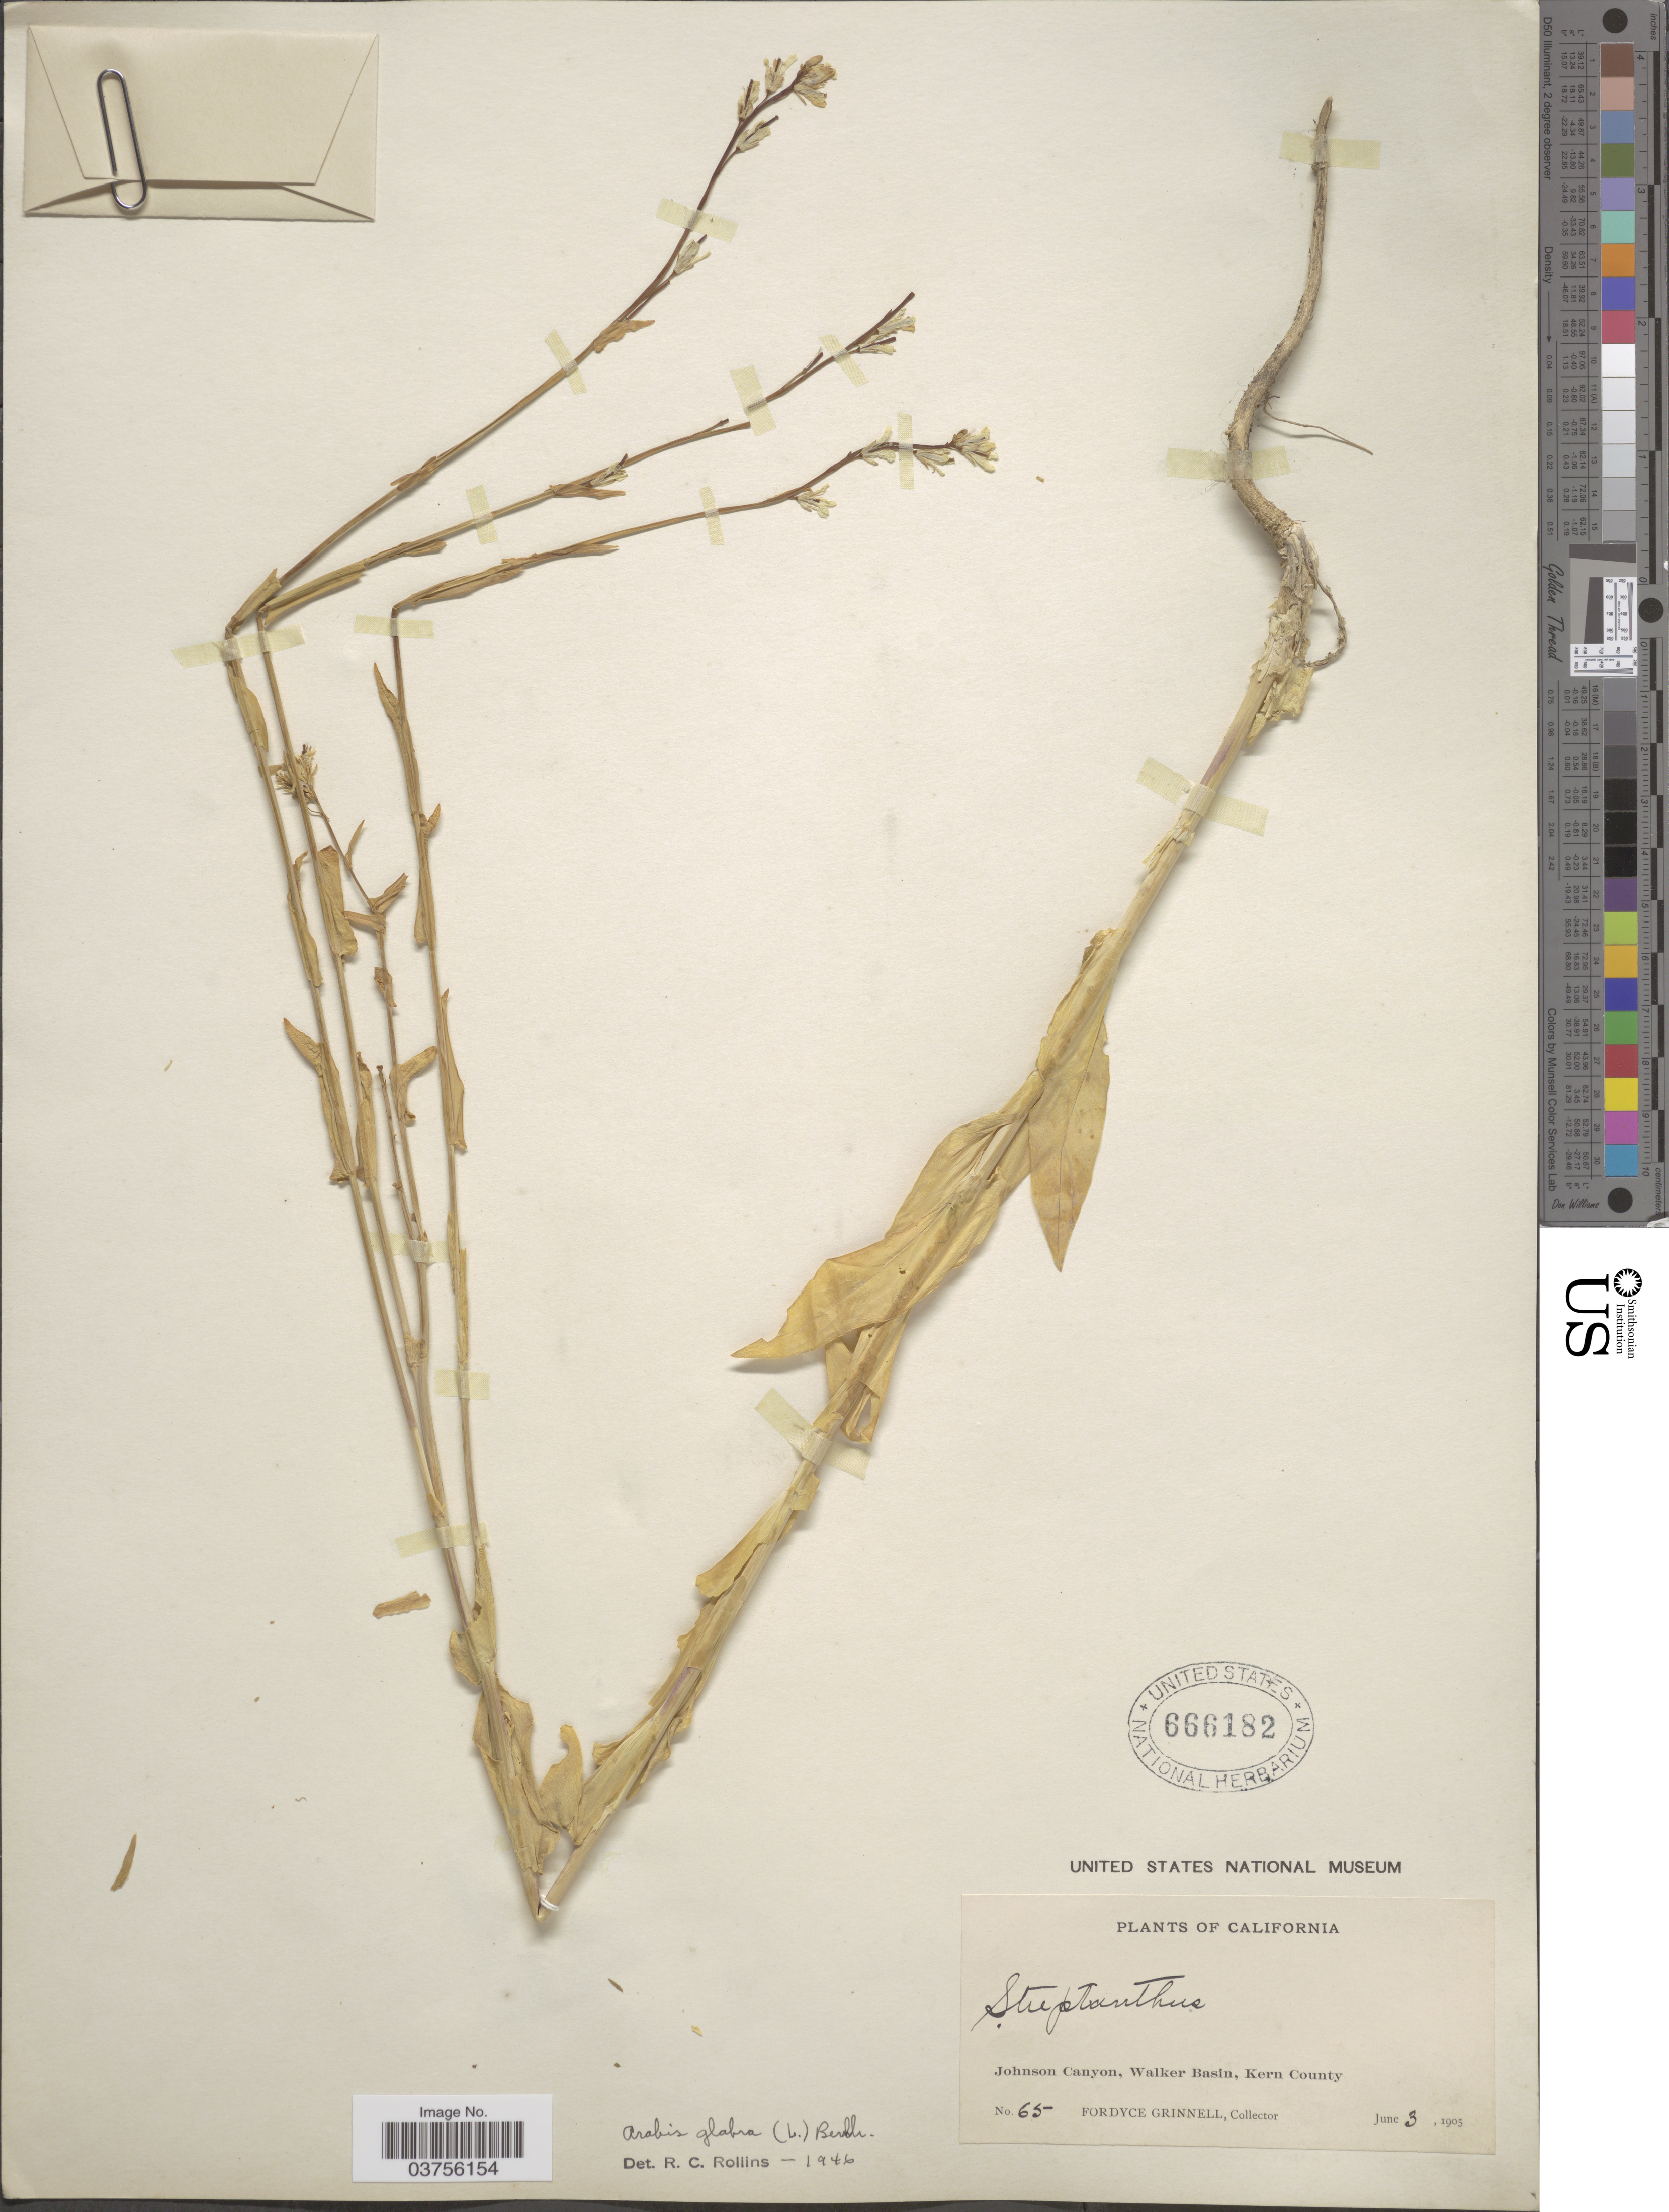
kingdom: Plantae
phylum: Tracheophyta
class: Magnoliopsida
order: Brassicales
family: Brassicaceae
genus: Turritis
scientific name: Turritis glabra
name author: L.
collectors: F. Grinnell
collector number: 65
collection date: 1905-06-03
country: United States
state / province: California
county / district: Kern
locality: Johnson Canyon, Walker Basin, Kern County.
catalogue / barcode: US 666182